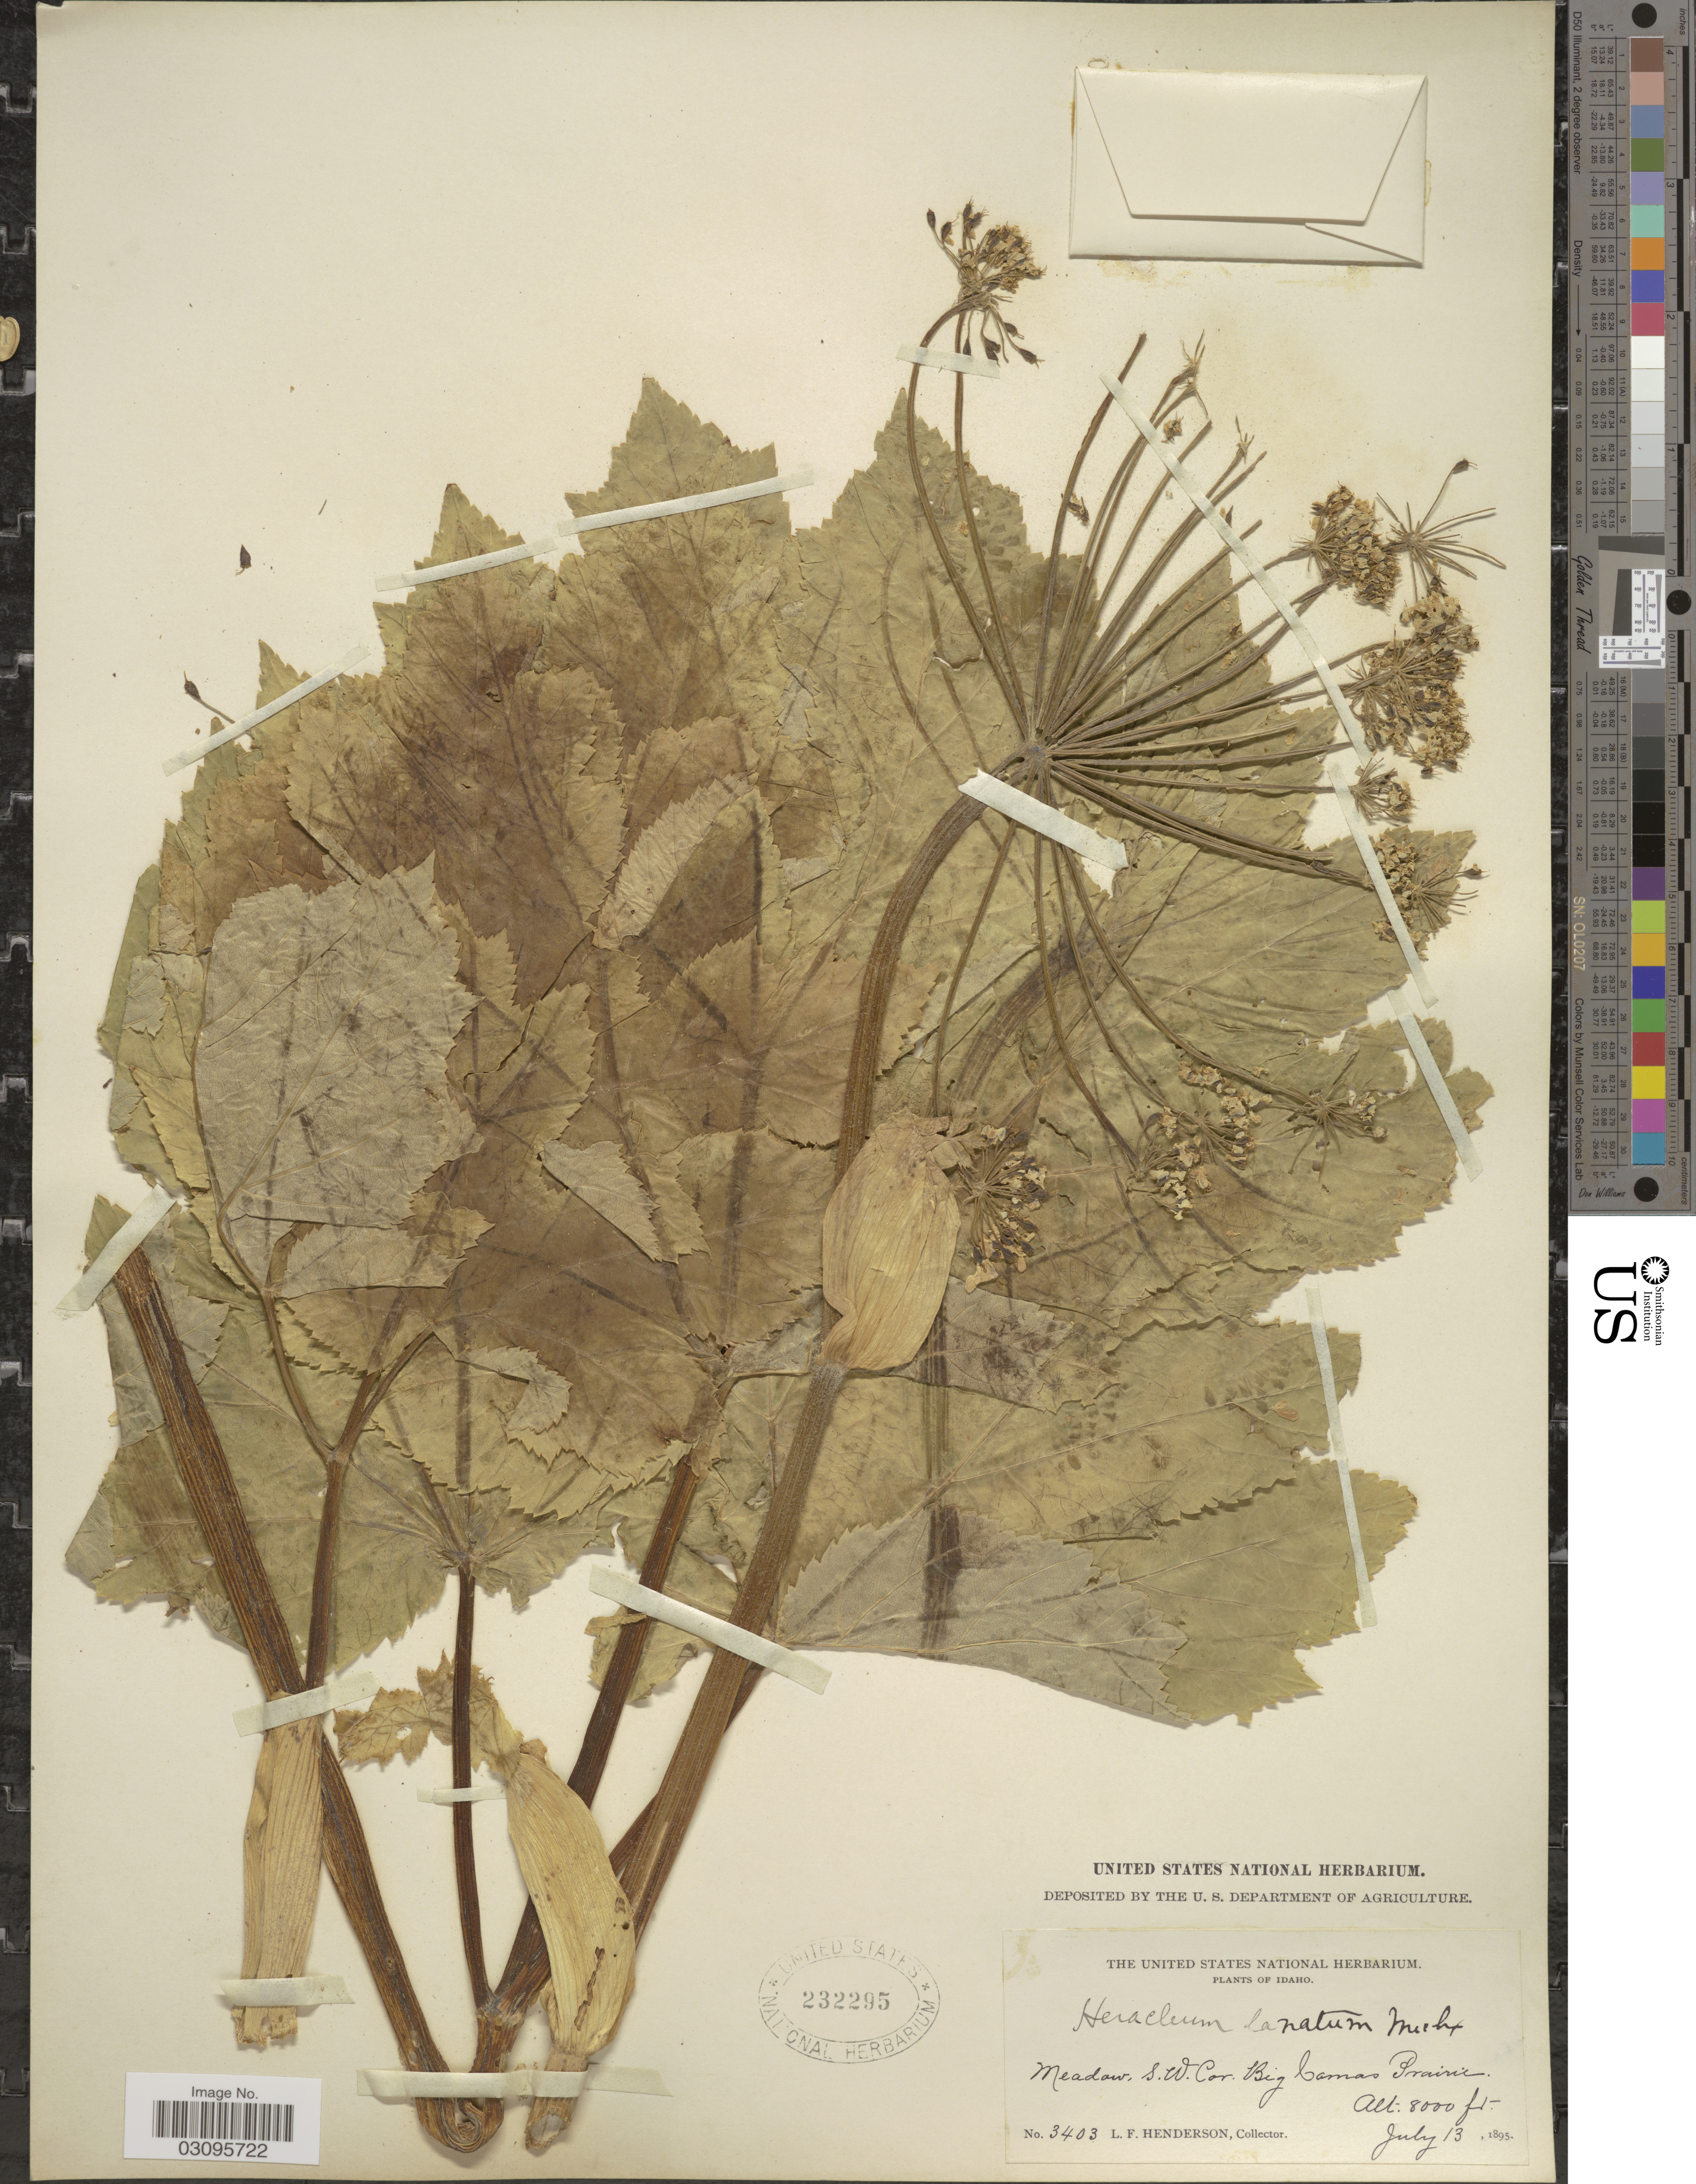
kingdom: Plantae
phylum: Tracheophyta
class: Magnoliopsida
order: Apiales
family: Apiaceae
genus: Heracleum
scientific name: Heracleum lanatum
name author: Michx.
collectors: L. Henderson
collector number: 3403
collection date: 1895-07-13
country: United States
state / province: Idaho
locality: Meadow, S. W. Cor. Big Camas Prairie.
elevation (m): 2438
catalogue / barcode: US 232295